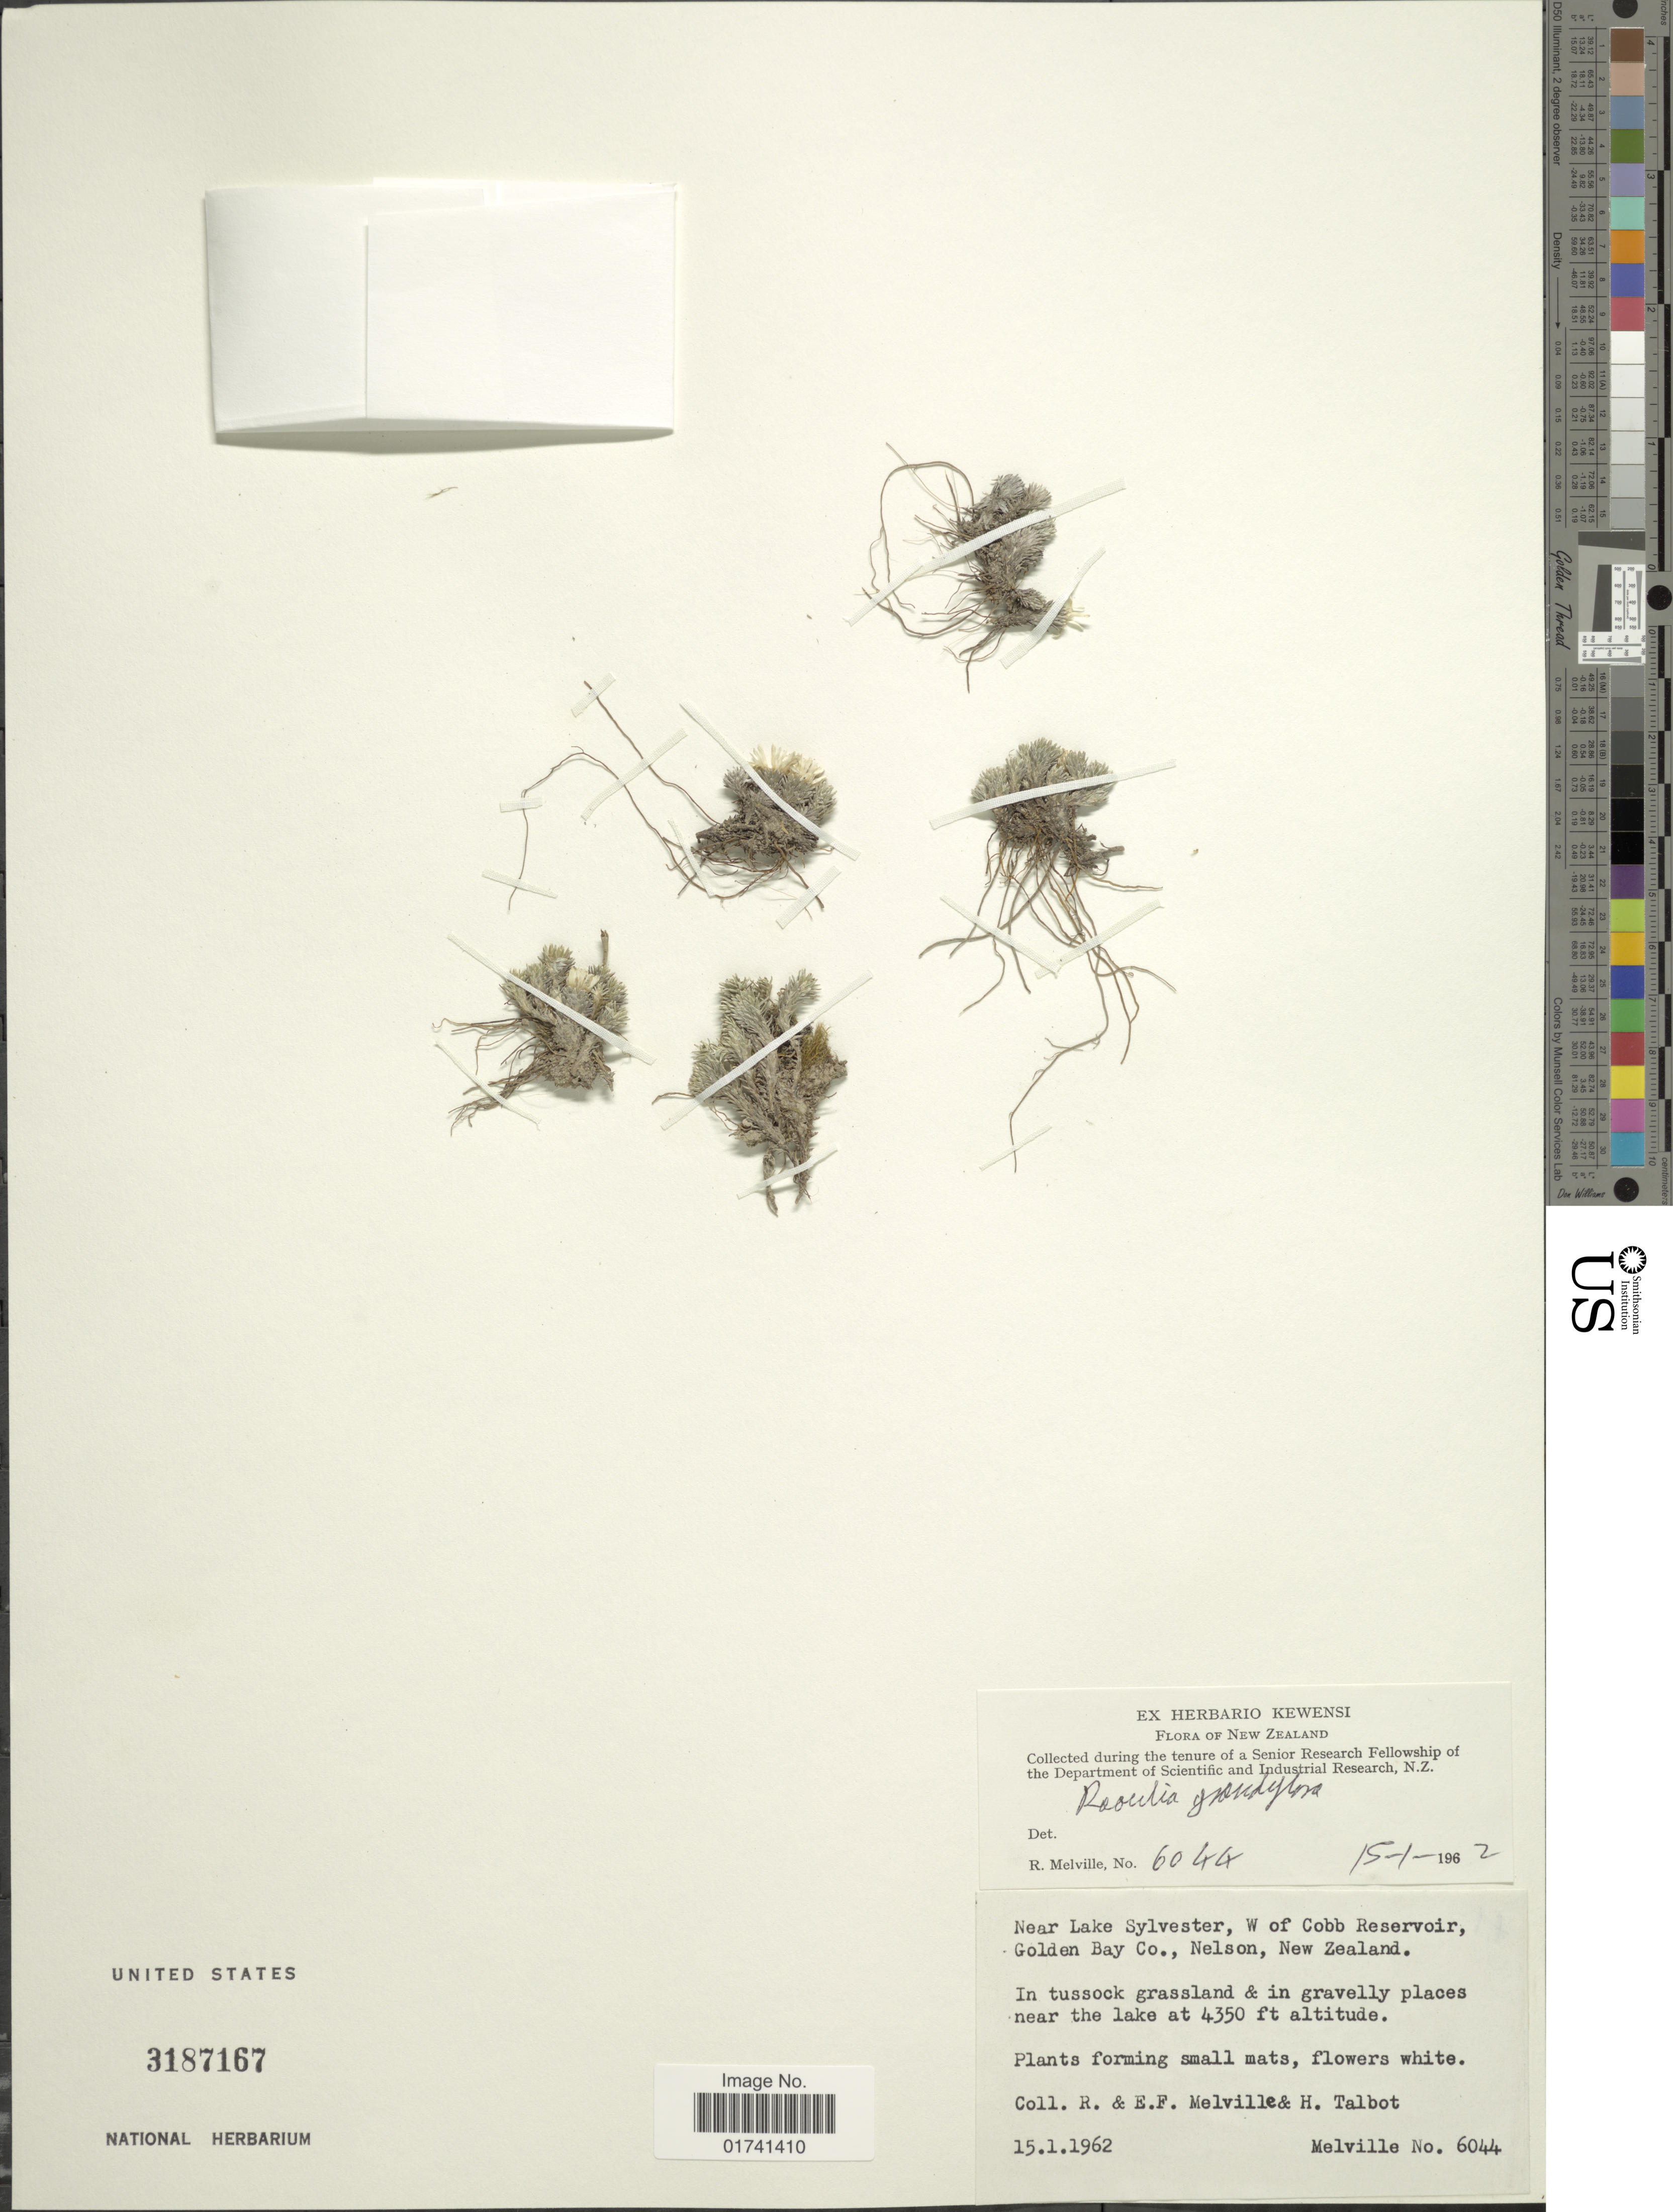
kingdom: Plantae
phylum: Tracheophyta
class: Magnoliopsida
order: Asterales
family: Asteraceae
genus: Raoulia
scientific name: Raoulia grandiflora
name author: Hook. f.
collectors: R. Melville, E. Melville & H. Talbot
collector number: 6044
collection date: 1962-01-15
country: New Zealand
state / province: Nelson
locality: Near Lake Sylvester, W of Cobb Reservoir, Golden Bay Co., in tussock grassland & in gravelly places near the lake.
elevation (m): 1326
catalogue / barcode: US 3187167